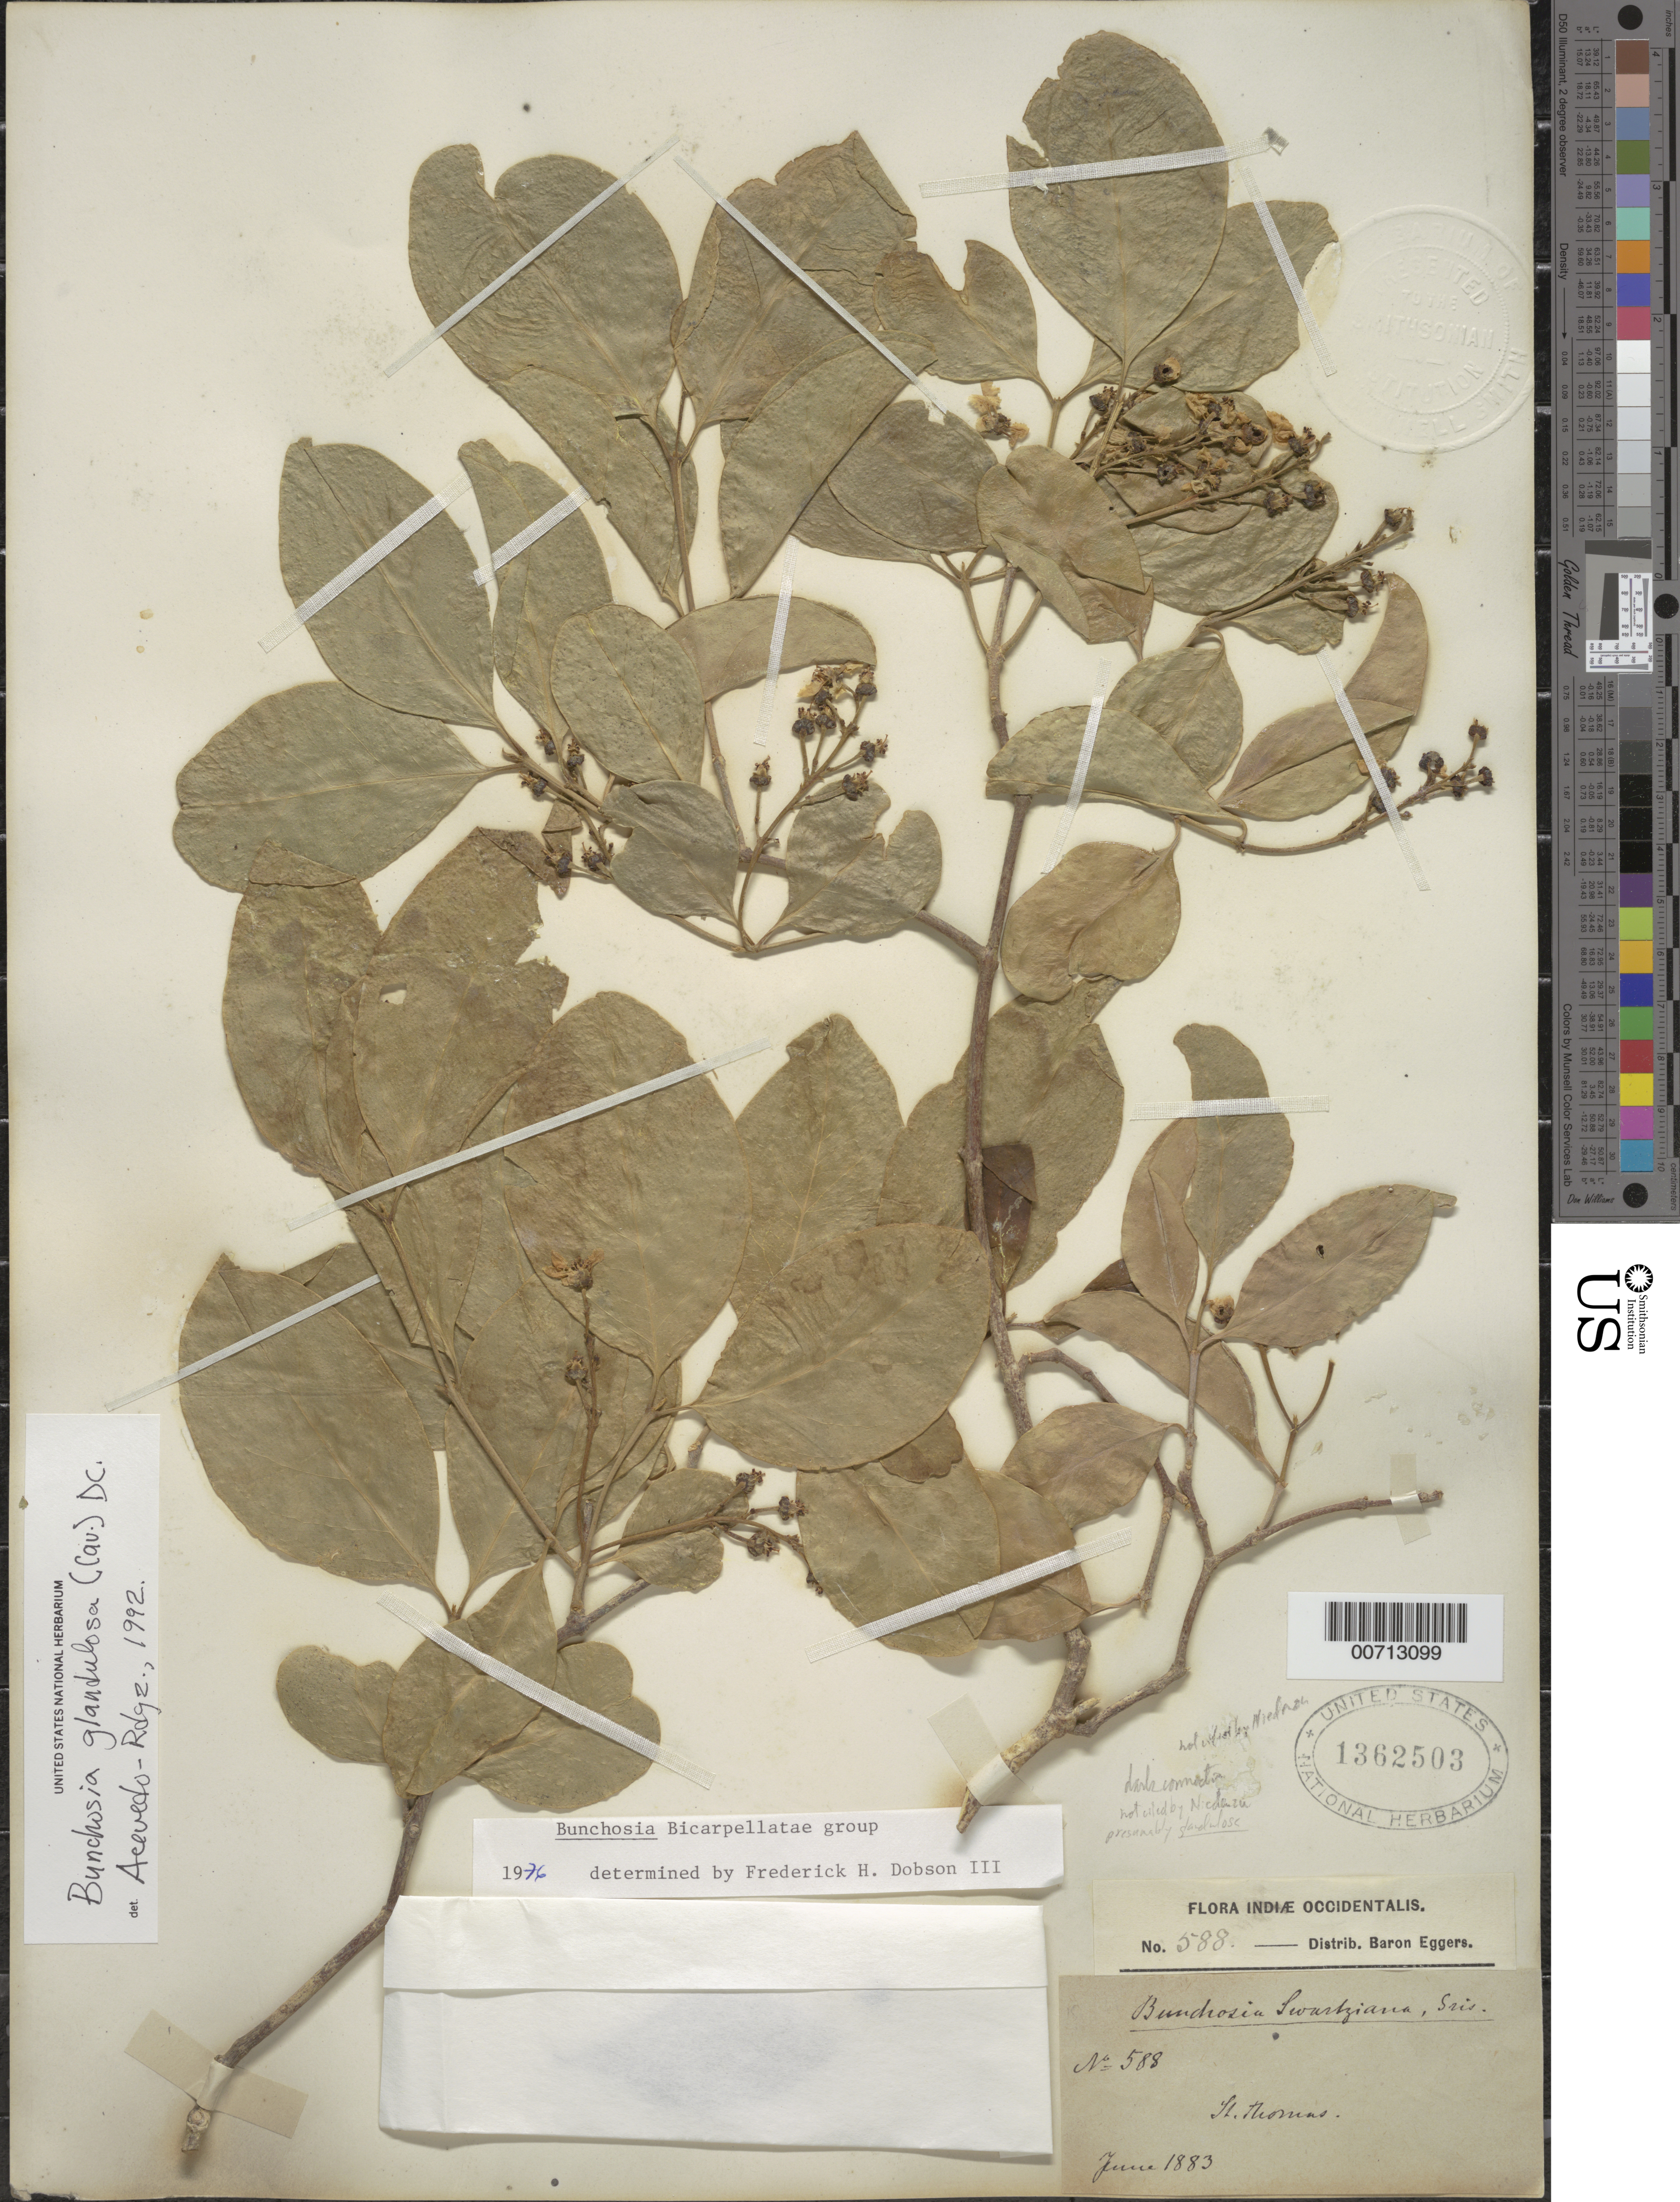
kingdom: Plantae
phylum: Tracheophyta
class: Magnoliopsida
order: Malpighiales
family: Malpighiaceae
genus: Bunchosia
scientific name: Bunchosia glandulosa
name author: (Cav.) Rich. ex Juss.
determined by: Acevedo-Rodríguez, P., (BOT), Smithsonian Institution - National Museum of Natural History (UNITED STATES)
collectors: H. F. A. von Eggers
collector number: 588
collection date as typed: Jun 1883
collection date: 1883-06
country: U.S. Virgin Islands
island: St. Thomas Island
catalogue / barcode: US 1362503